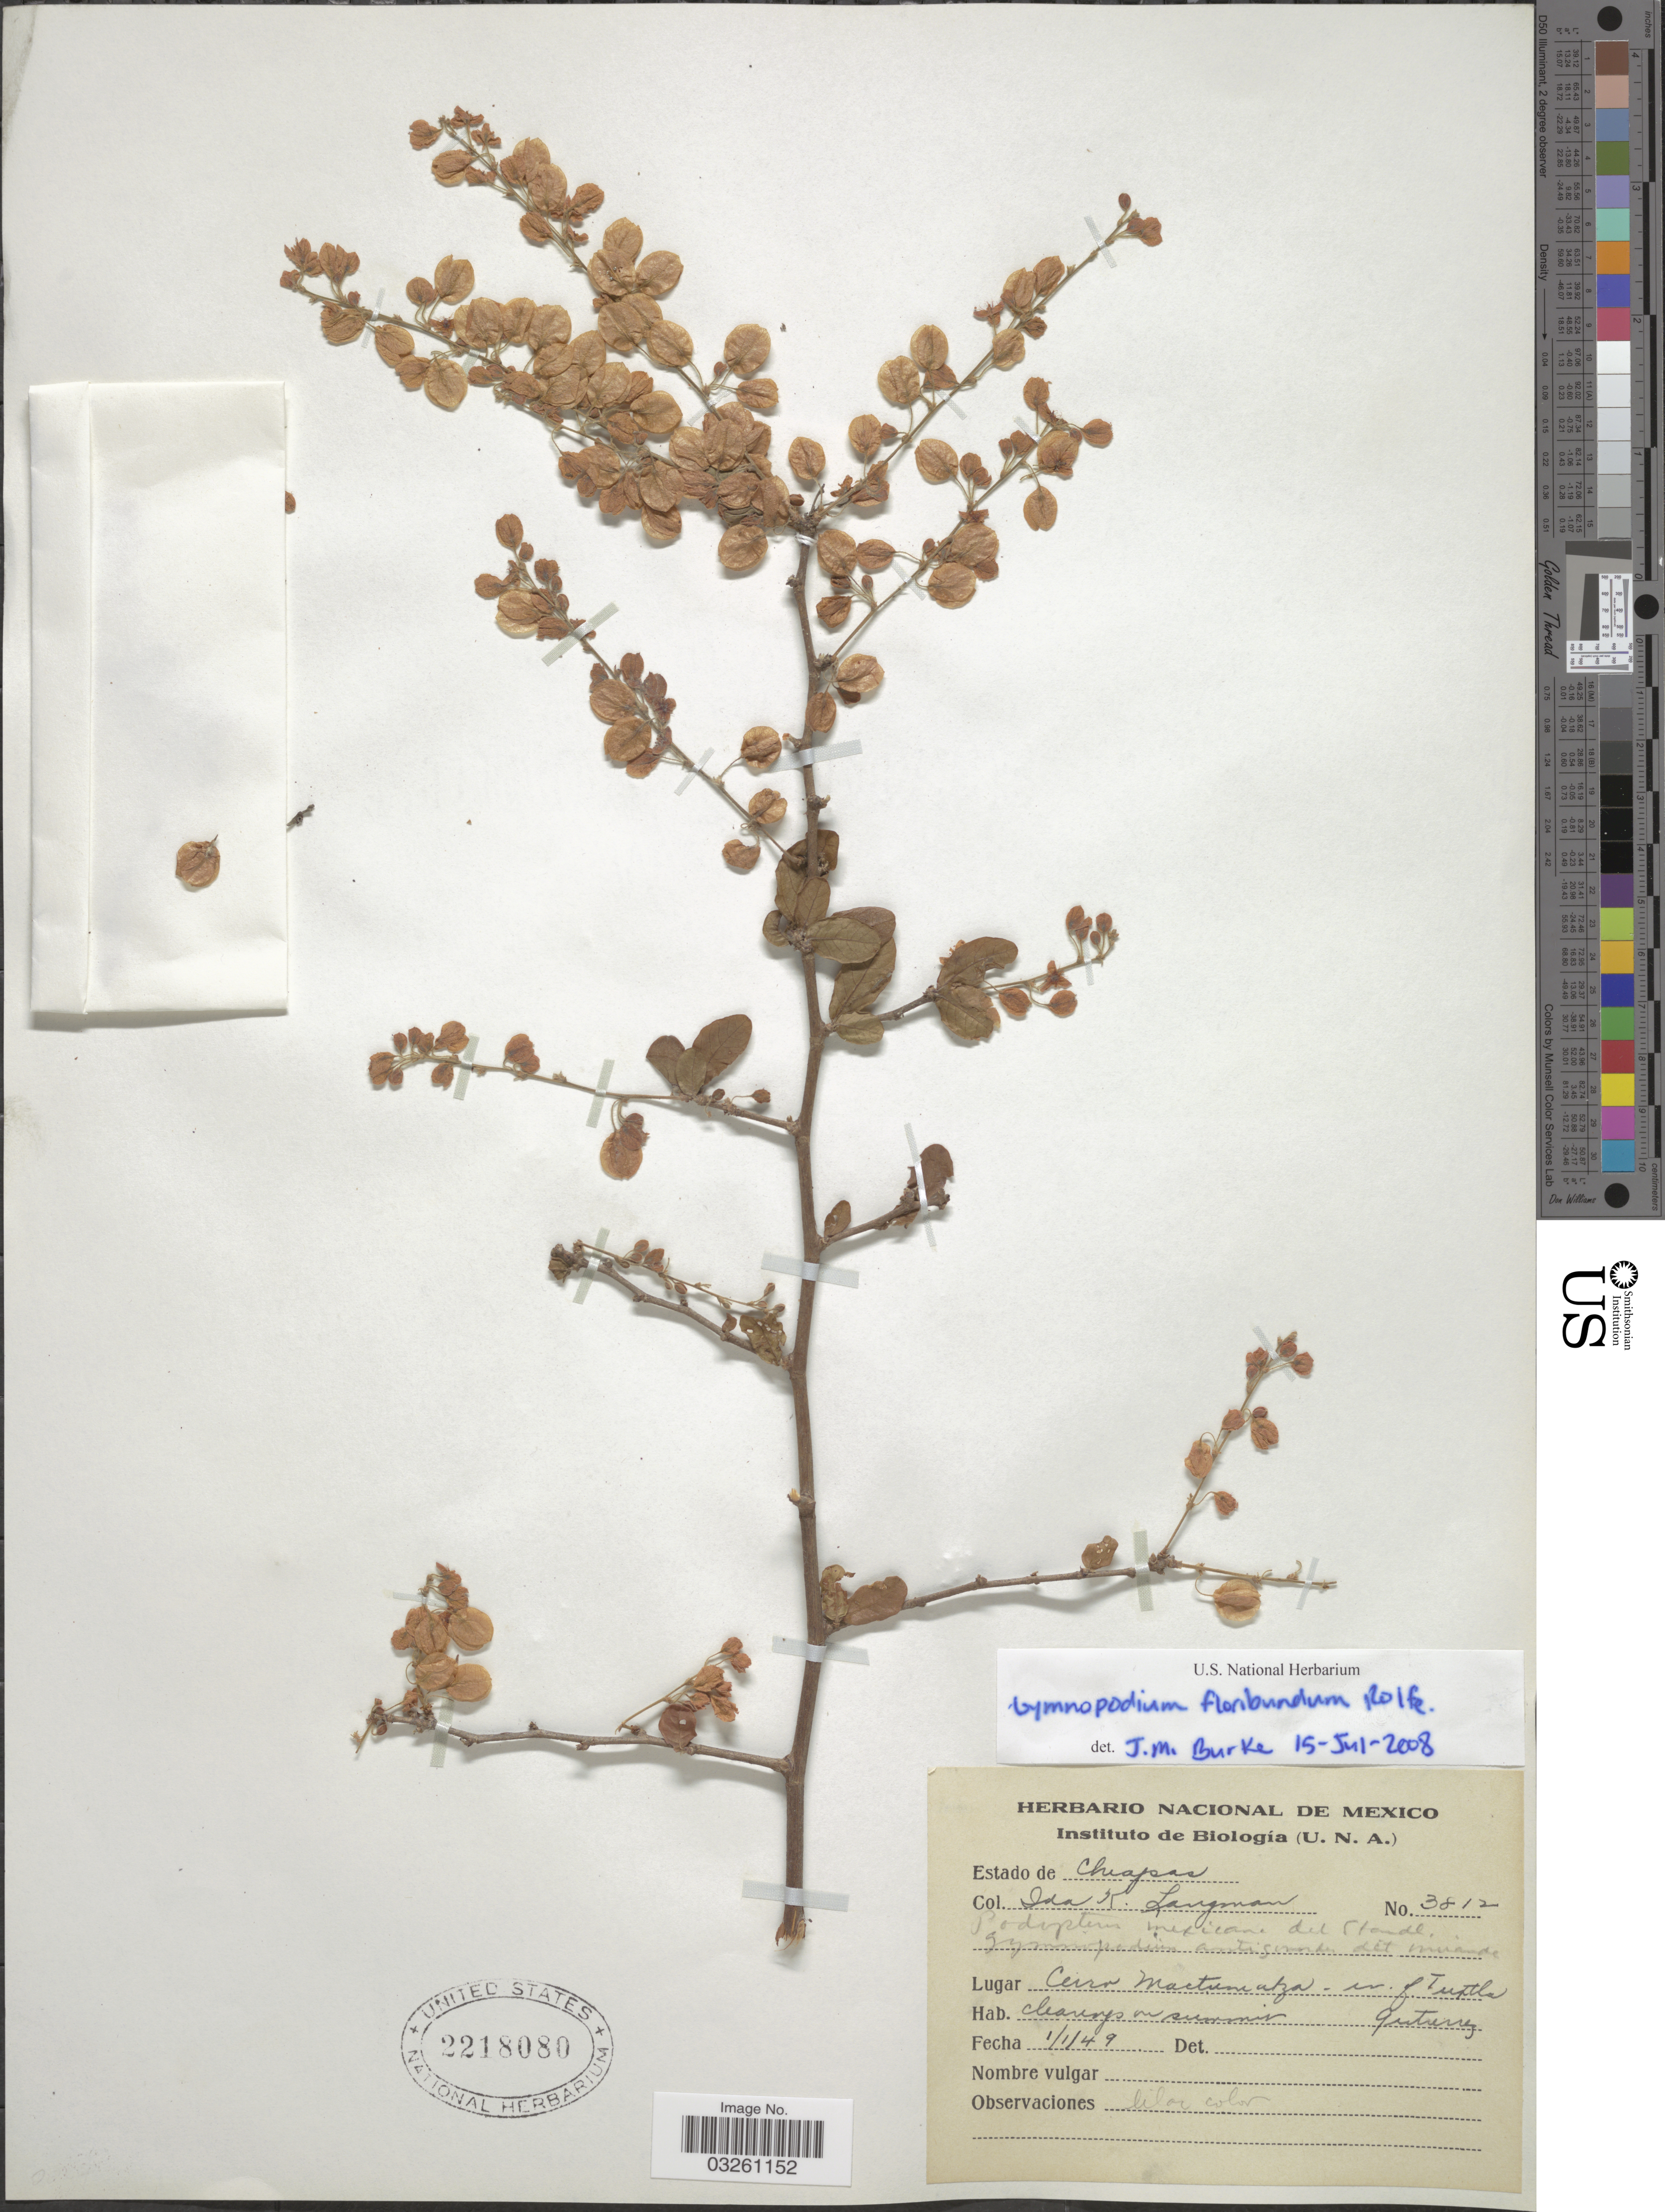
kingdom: Plantae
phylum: Tracheophyta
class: Magnoliopsida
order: Caryophyllales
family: Polygonaceae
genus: Gymnopodium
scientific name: Gymnopodium floribundum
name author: Rolfe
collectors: I. K. Langman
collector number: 3812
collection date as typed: Transcribed d/m/y: 1/1/49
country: Mexico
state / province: Chiapas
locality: Cerro Mactumatza, w. of Tuxtla Gutiérrez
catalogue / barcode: US 2218080